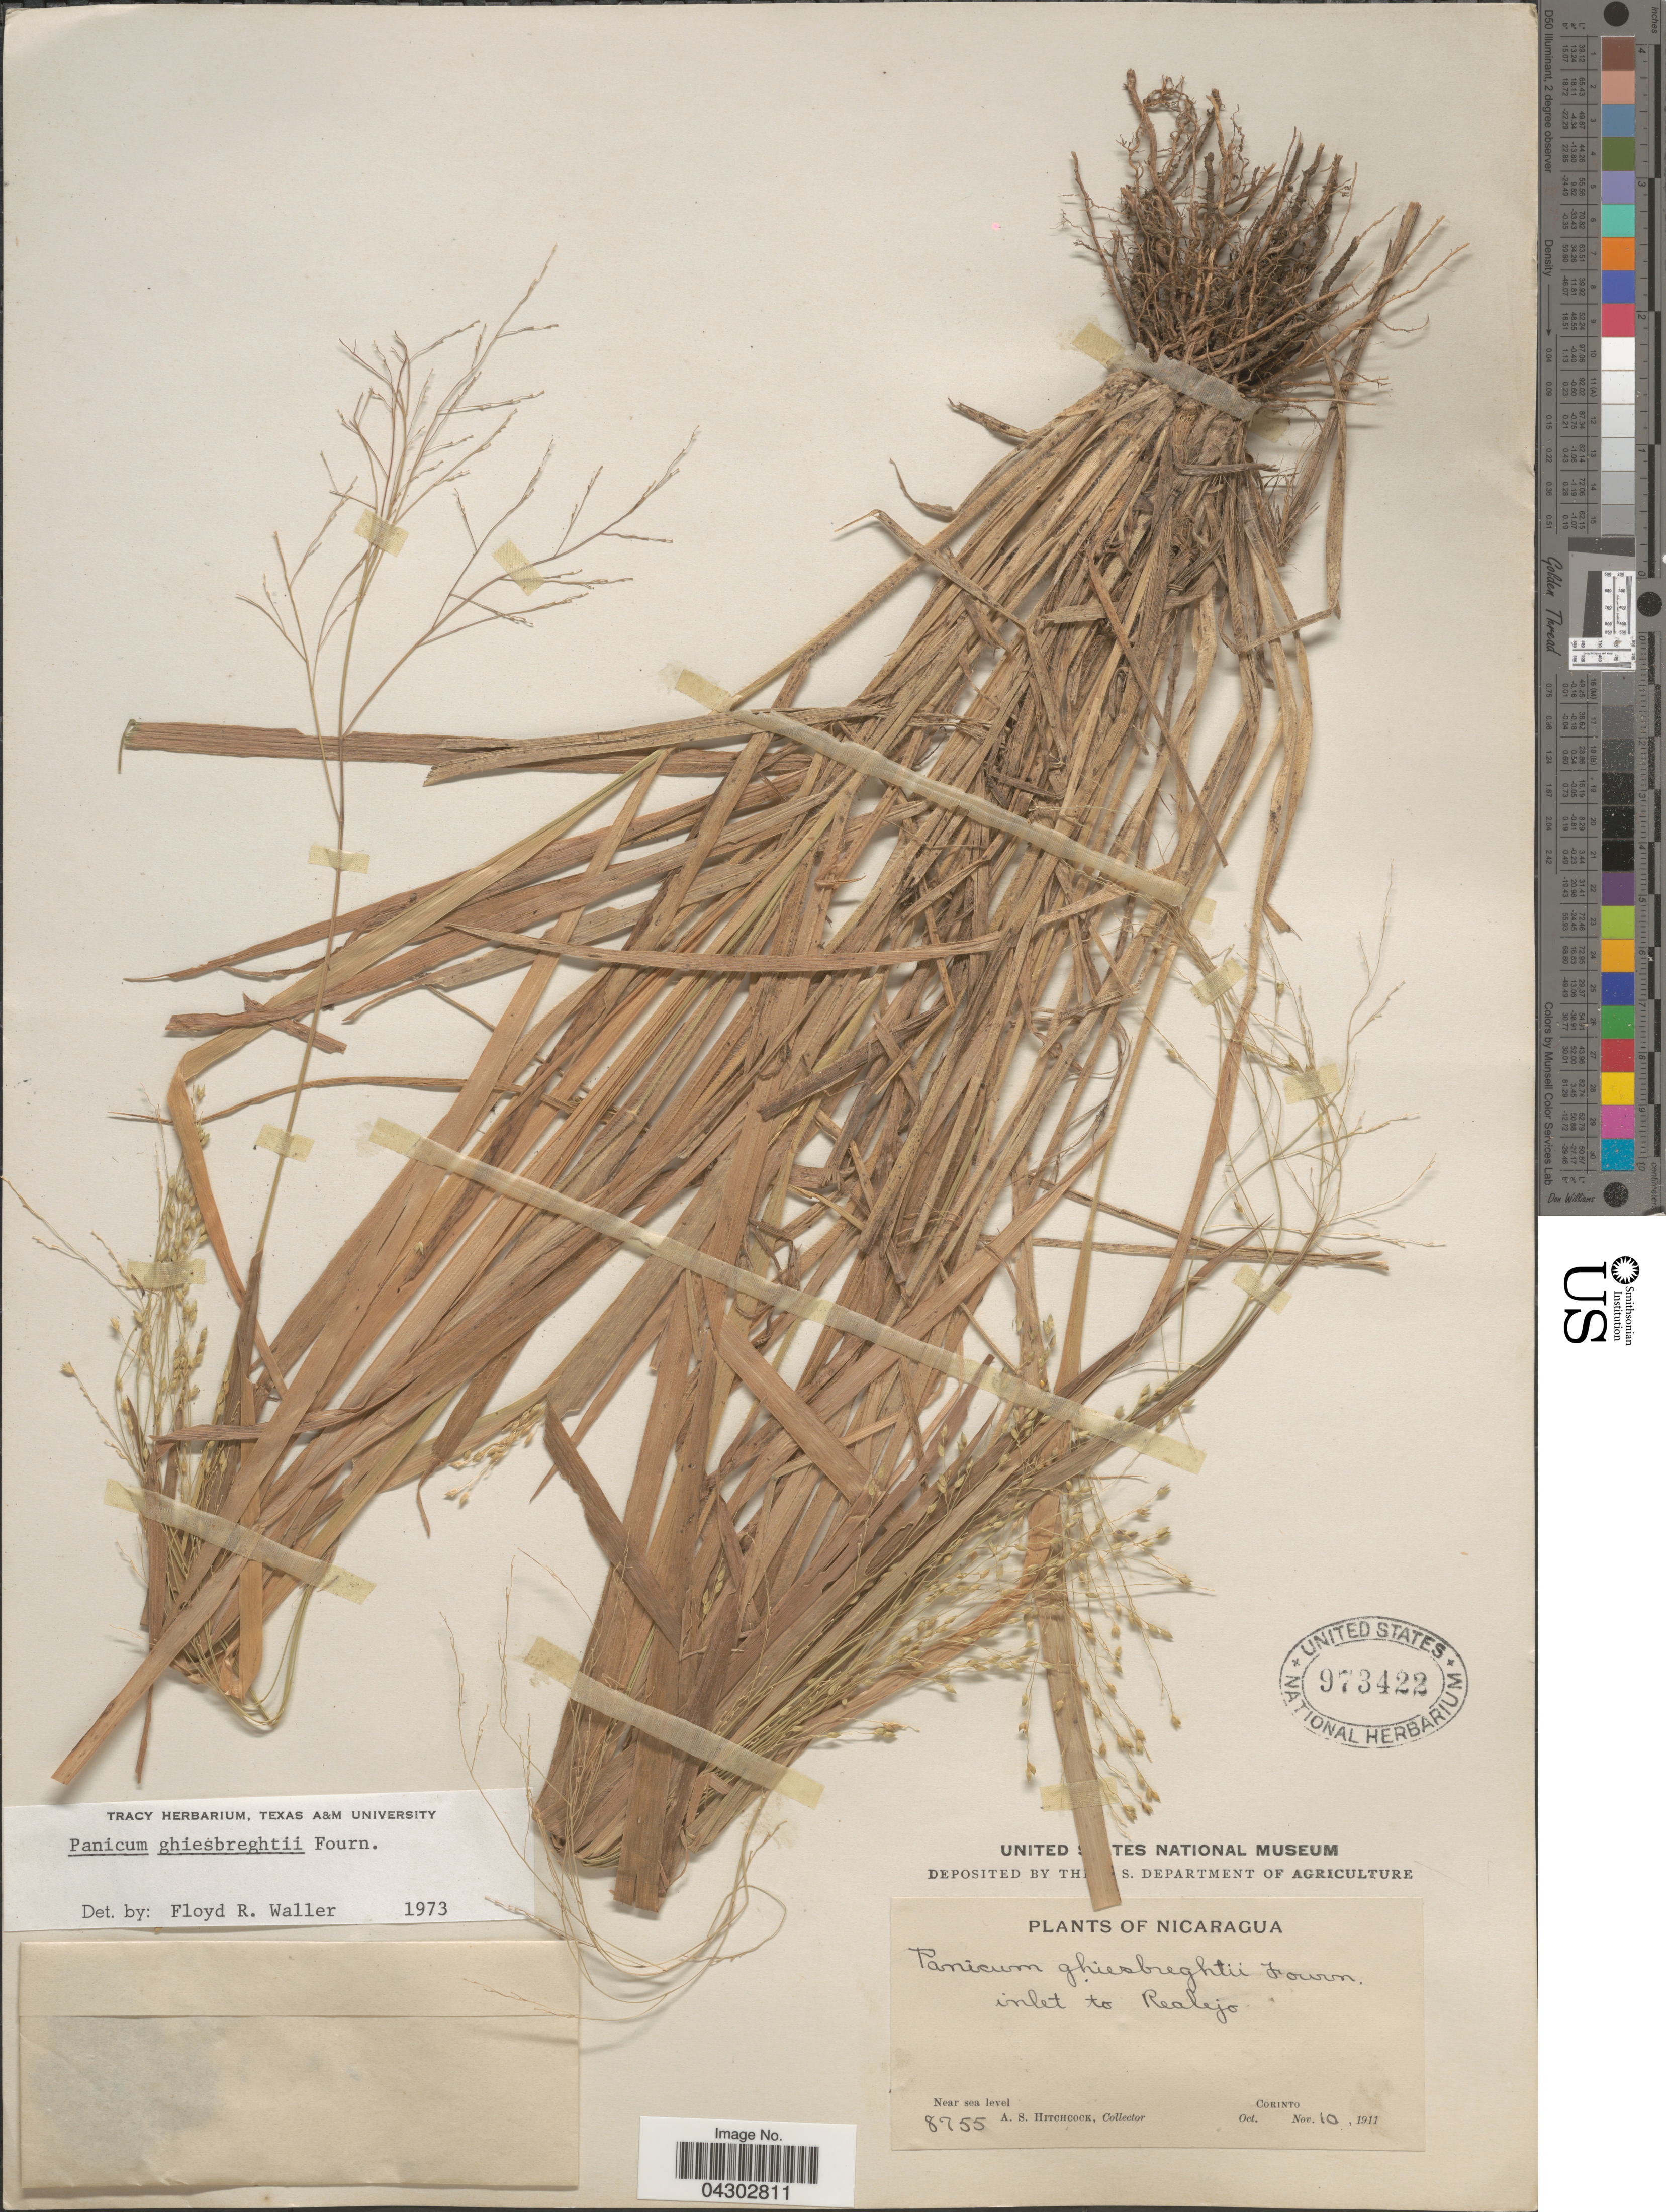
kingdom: Plantae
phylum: Tracheophyta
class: Liliopsida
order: Poales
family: Poaceae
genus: Panicum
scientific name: Panicum ghiesbreghtii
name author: E. Fourn.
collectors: A. S. Hitchcock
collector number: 8755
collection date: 1911-11-10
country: El Salvador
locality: Inlet to Realijo. Corinto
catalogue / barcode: US 973422